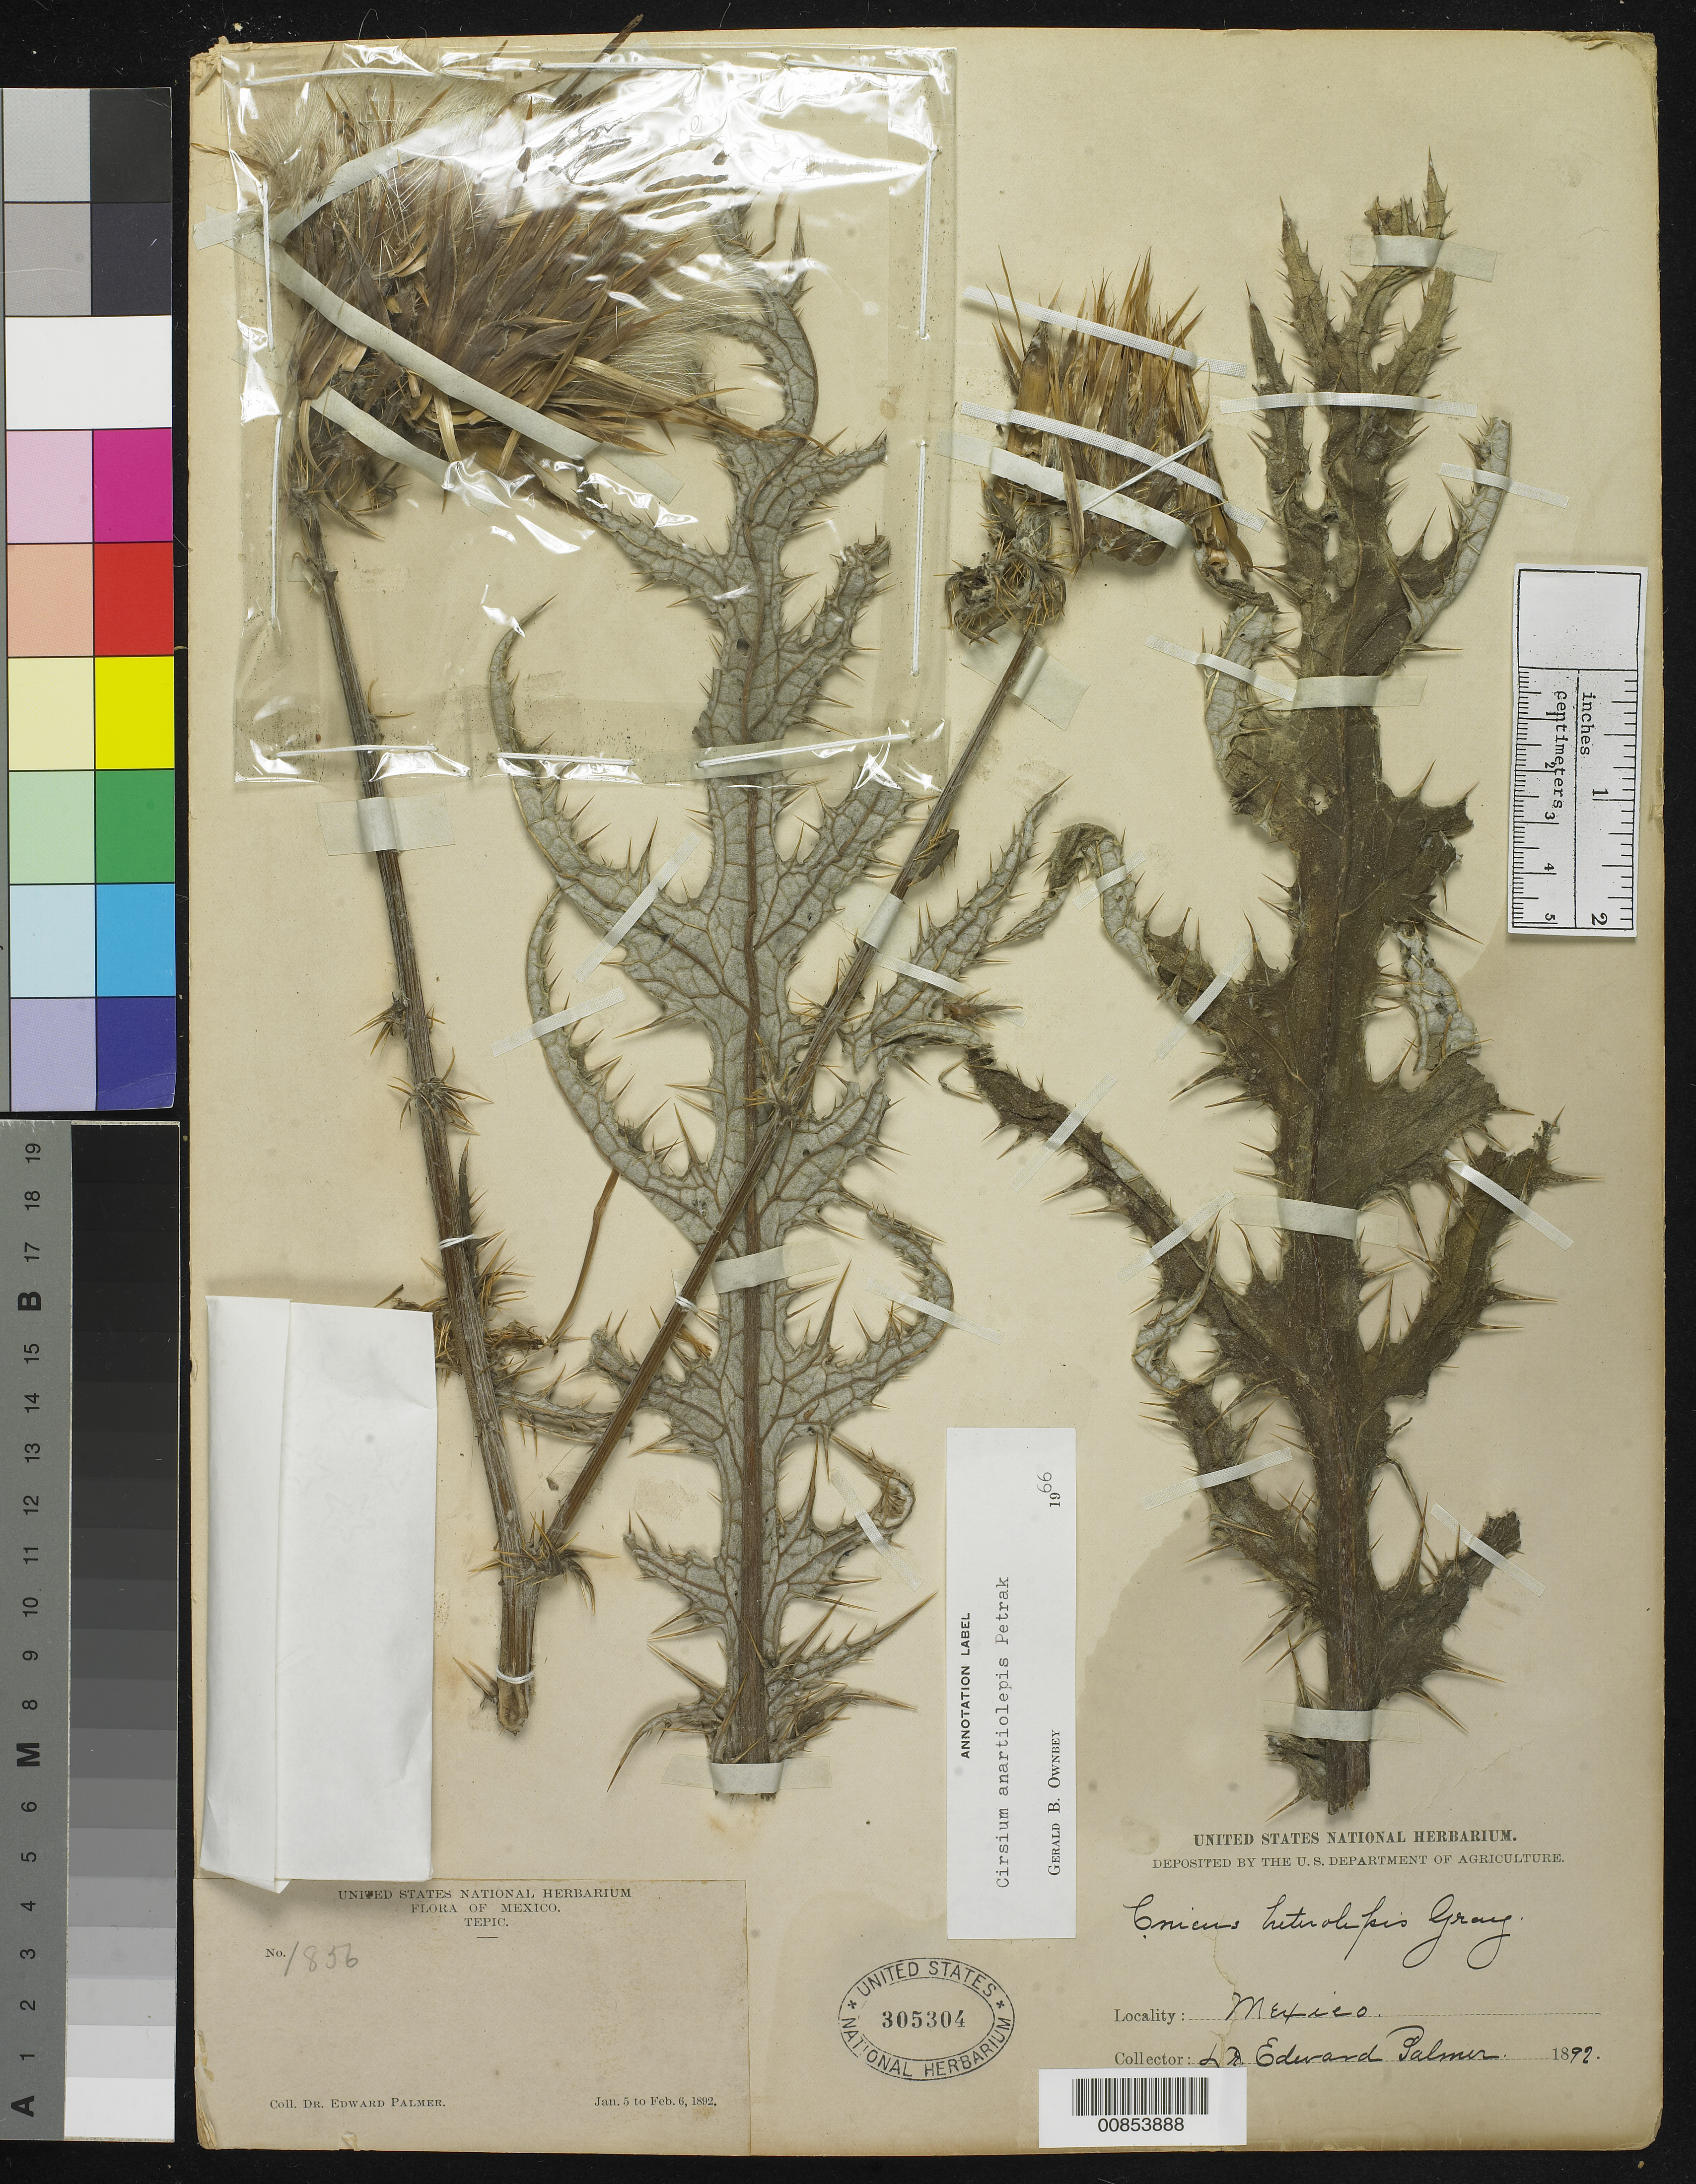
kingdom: Plantae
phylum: Tracheophyta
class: Magnoliopsida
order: Asterales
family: Asteraceae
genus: Cirsium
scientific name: Cirsium anartiolepis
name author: Petr.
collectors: E. Palmer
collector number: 1856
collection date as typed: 05 Jan 1892 to 06 Feb 1892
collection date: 1892-01-05/1892-02-06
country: Mexico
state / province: Nayarit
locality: Tepic, Nayarit.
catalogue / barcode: US 305304